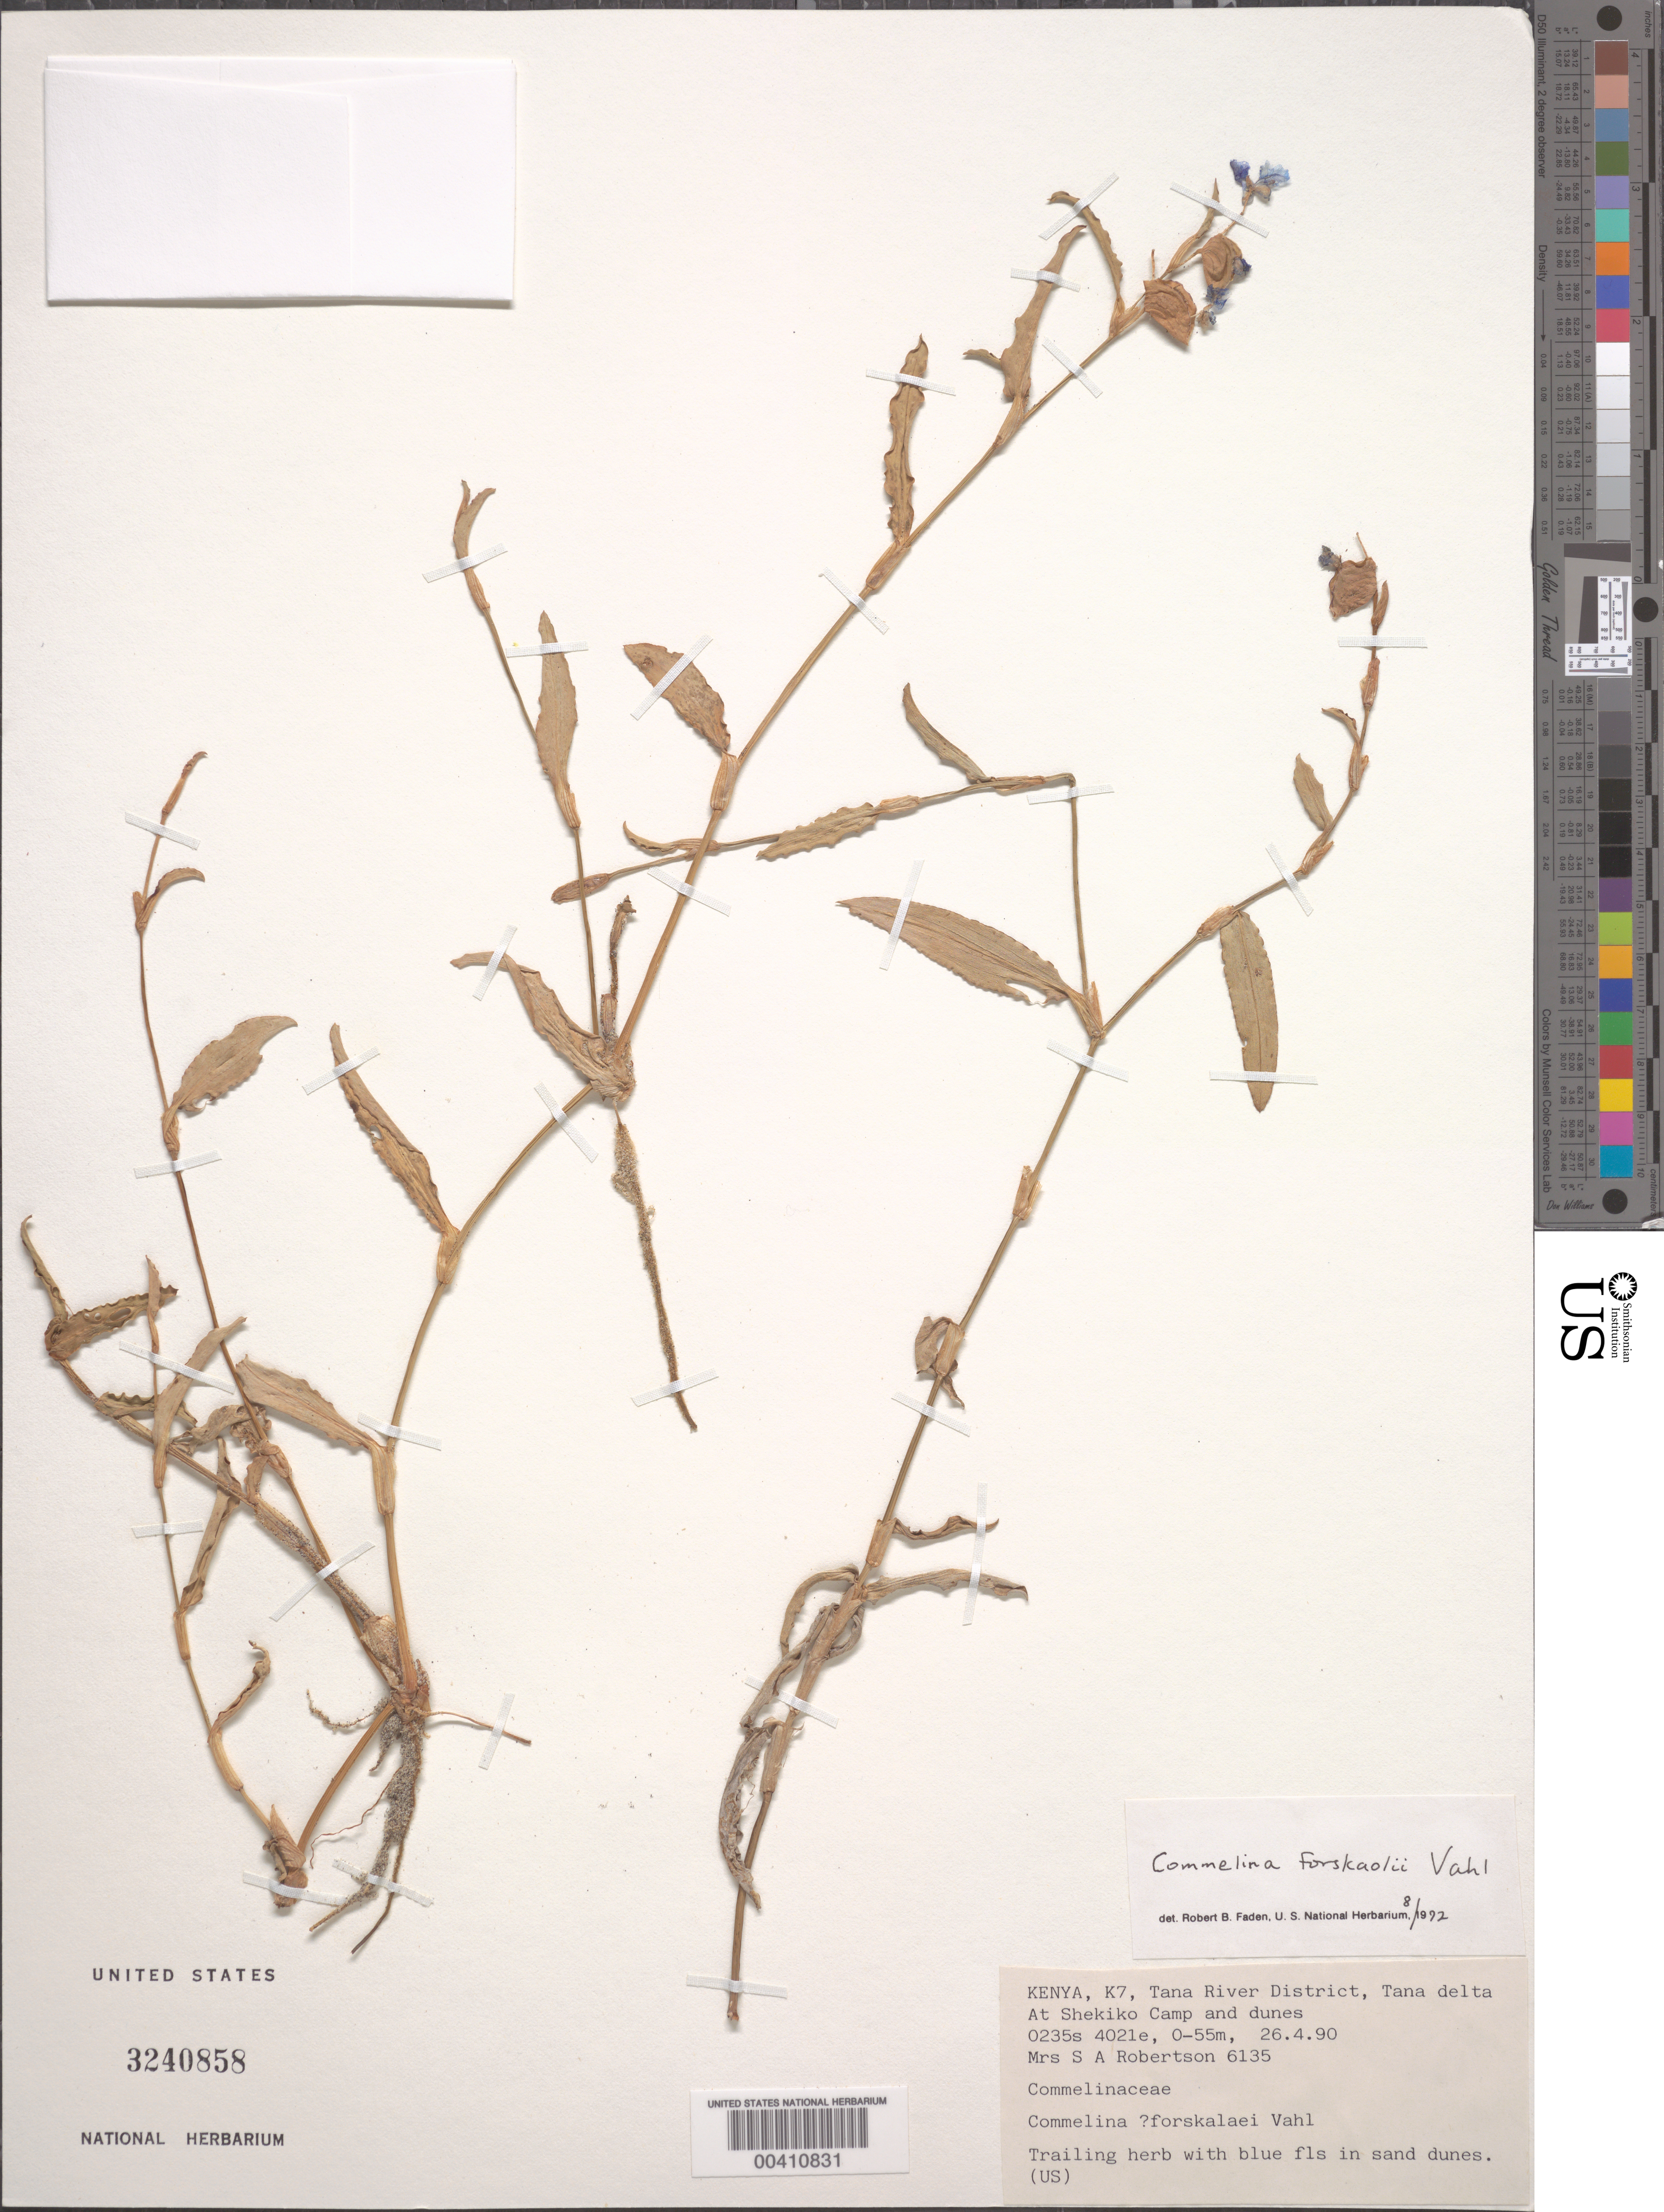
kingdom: Plantae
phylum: Tracheophyta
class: Liliopsida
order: Commelinales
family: Commelinaceae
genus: Commelina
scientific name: Commelina forskaolii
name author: Vahl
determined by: Faden, Robert B., (US), Smithsonian Institution - National Museum of Natural History (UNITED STATES)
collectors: Mrs. S. A. Robertson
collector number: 6135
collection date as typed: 26 Apr 1990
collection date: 1990-04-26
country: Kenya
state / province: Tana River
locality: K7, tana river district, tana delta at shekiko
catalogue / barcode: US 3240858